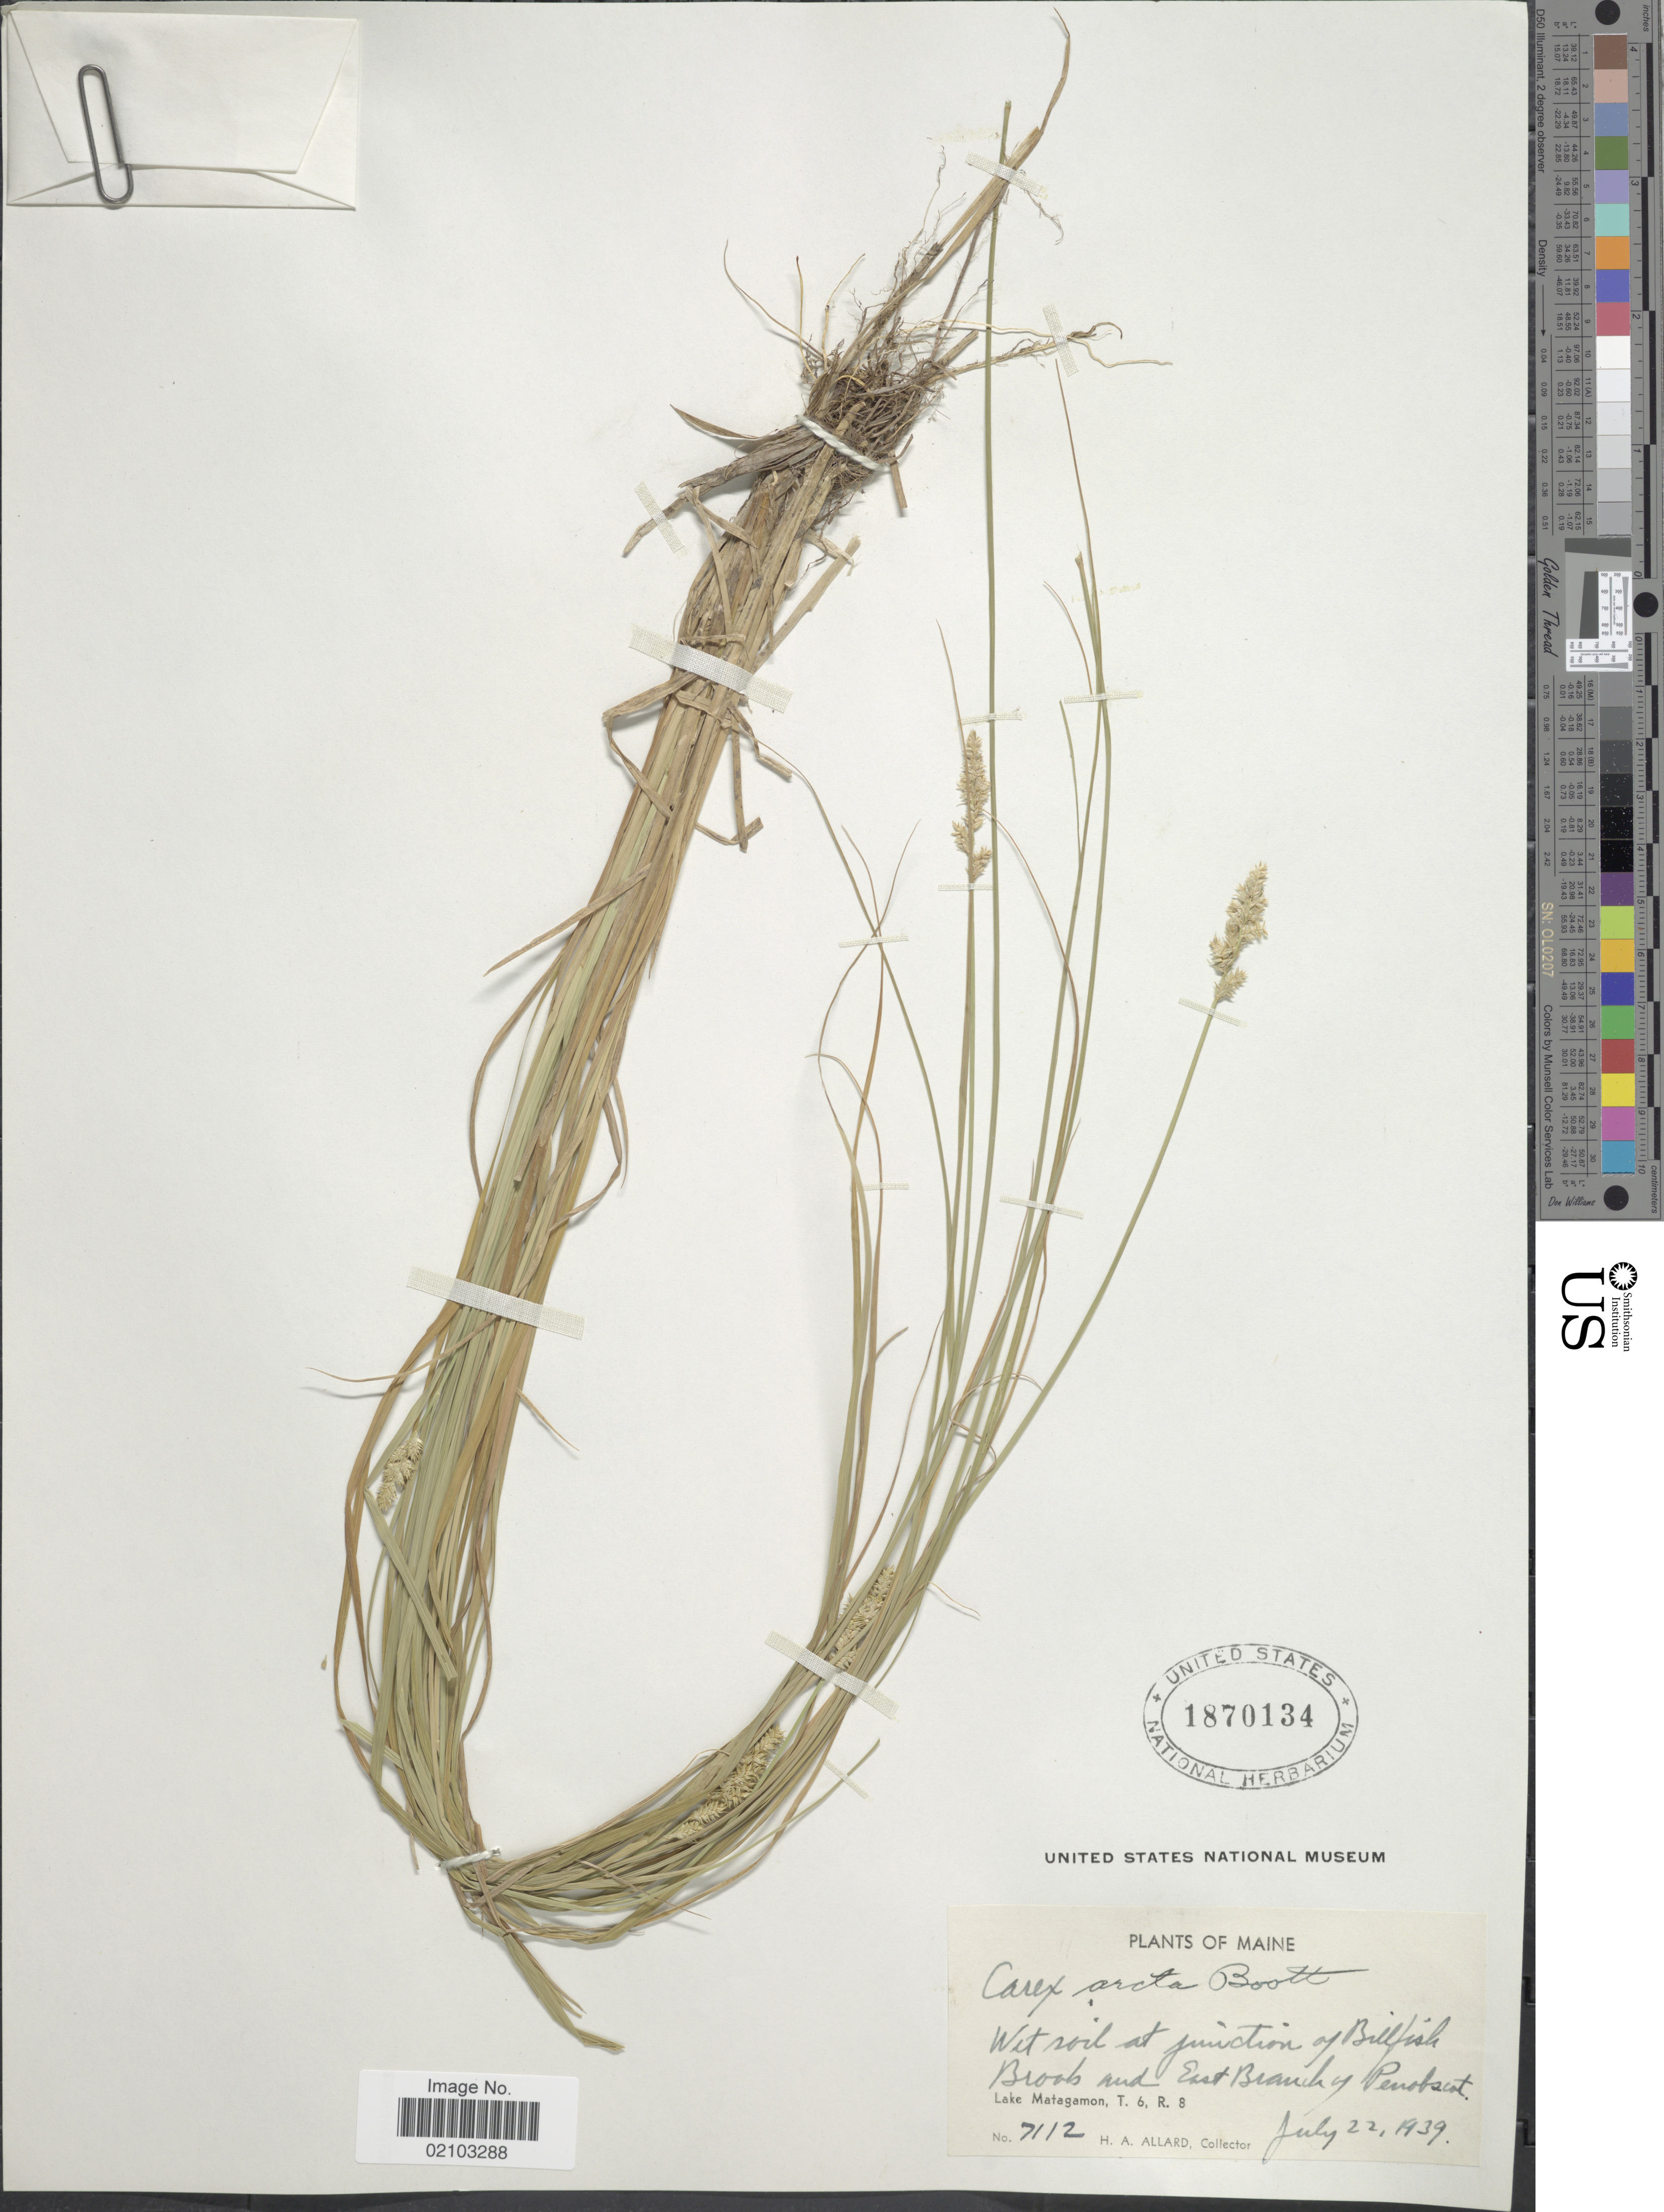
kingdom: Plantae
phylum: Tracheophyta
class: Liliopsida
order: Poales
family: Cyperaceae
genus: Carex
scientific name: Carex arcta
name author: Boott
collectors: H. A. Allard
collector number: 7112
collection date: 1939-07-22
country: United States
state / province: Maine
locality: Wet soil at junction of Billfish Brook and East Branch of Penobscot. Lake Matagamon, T.6, R.8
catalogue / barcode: US 1870134